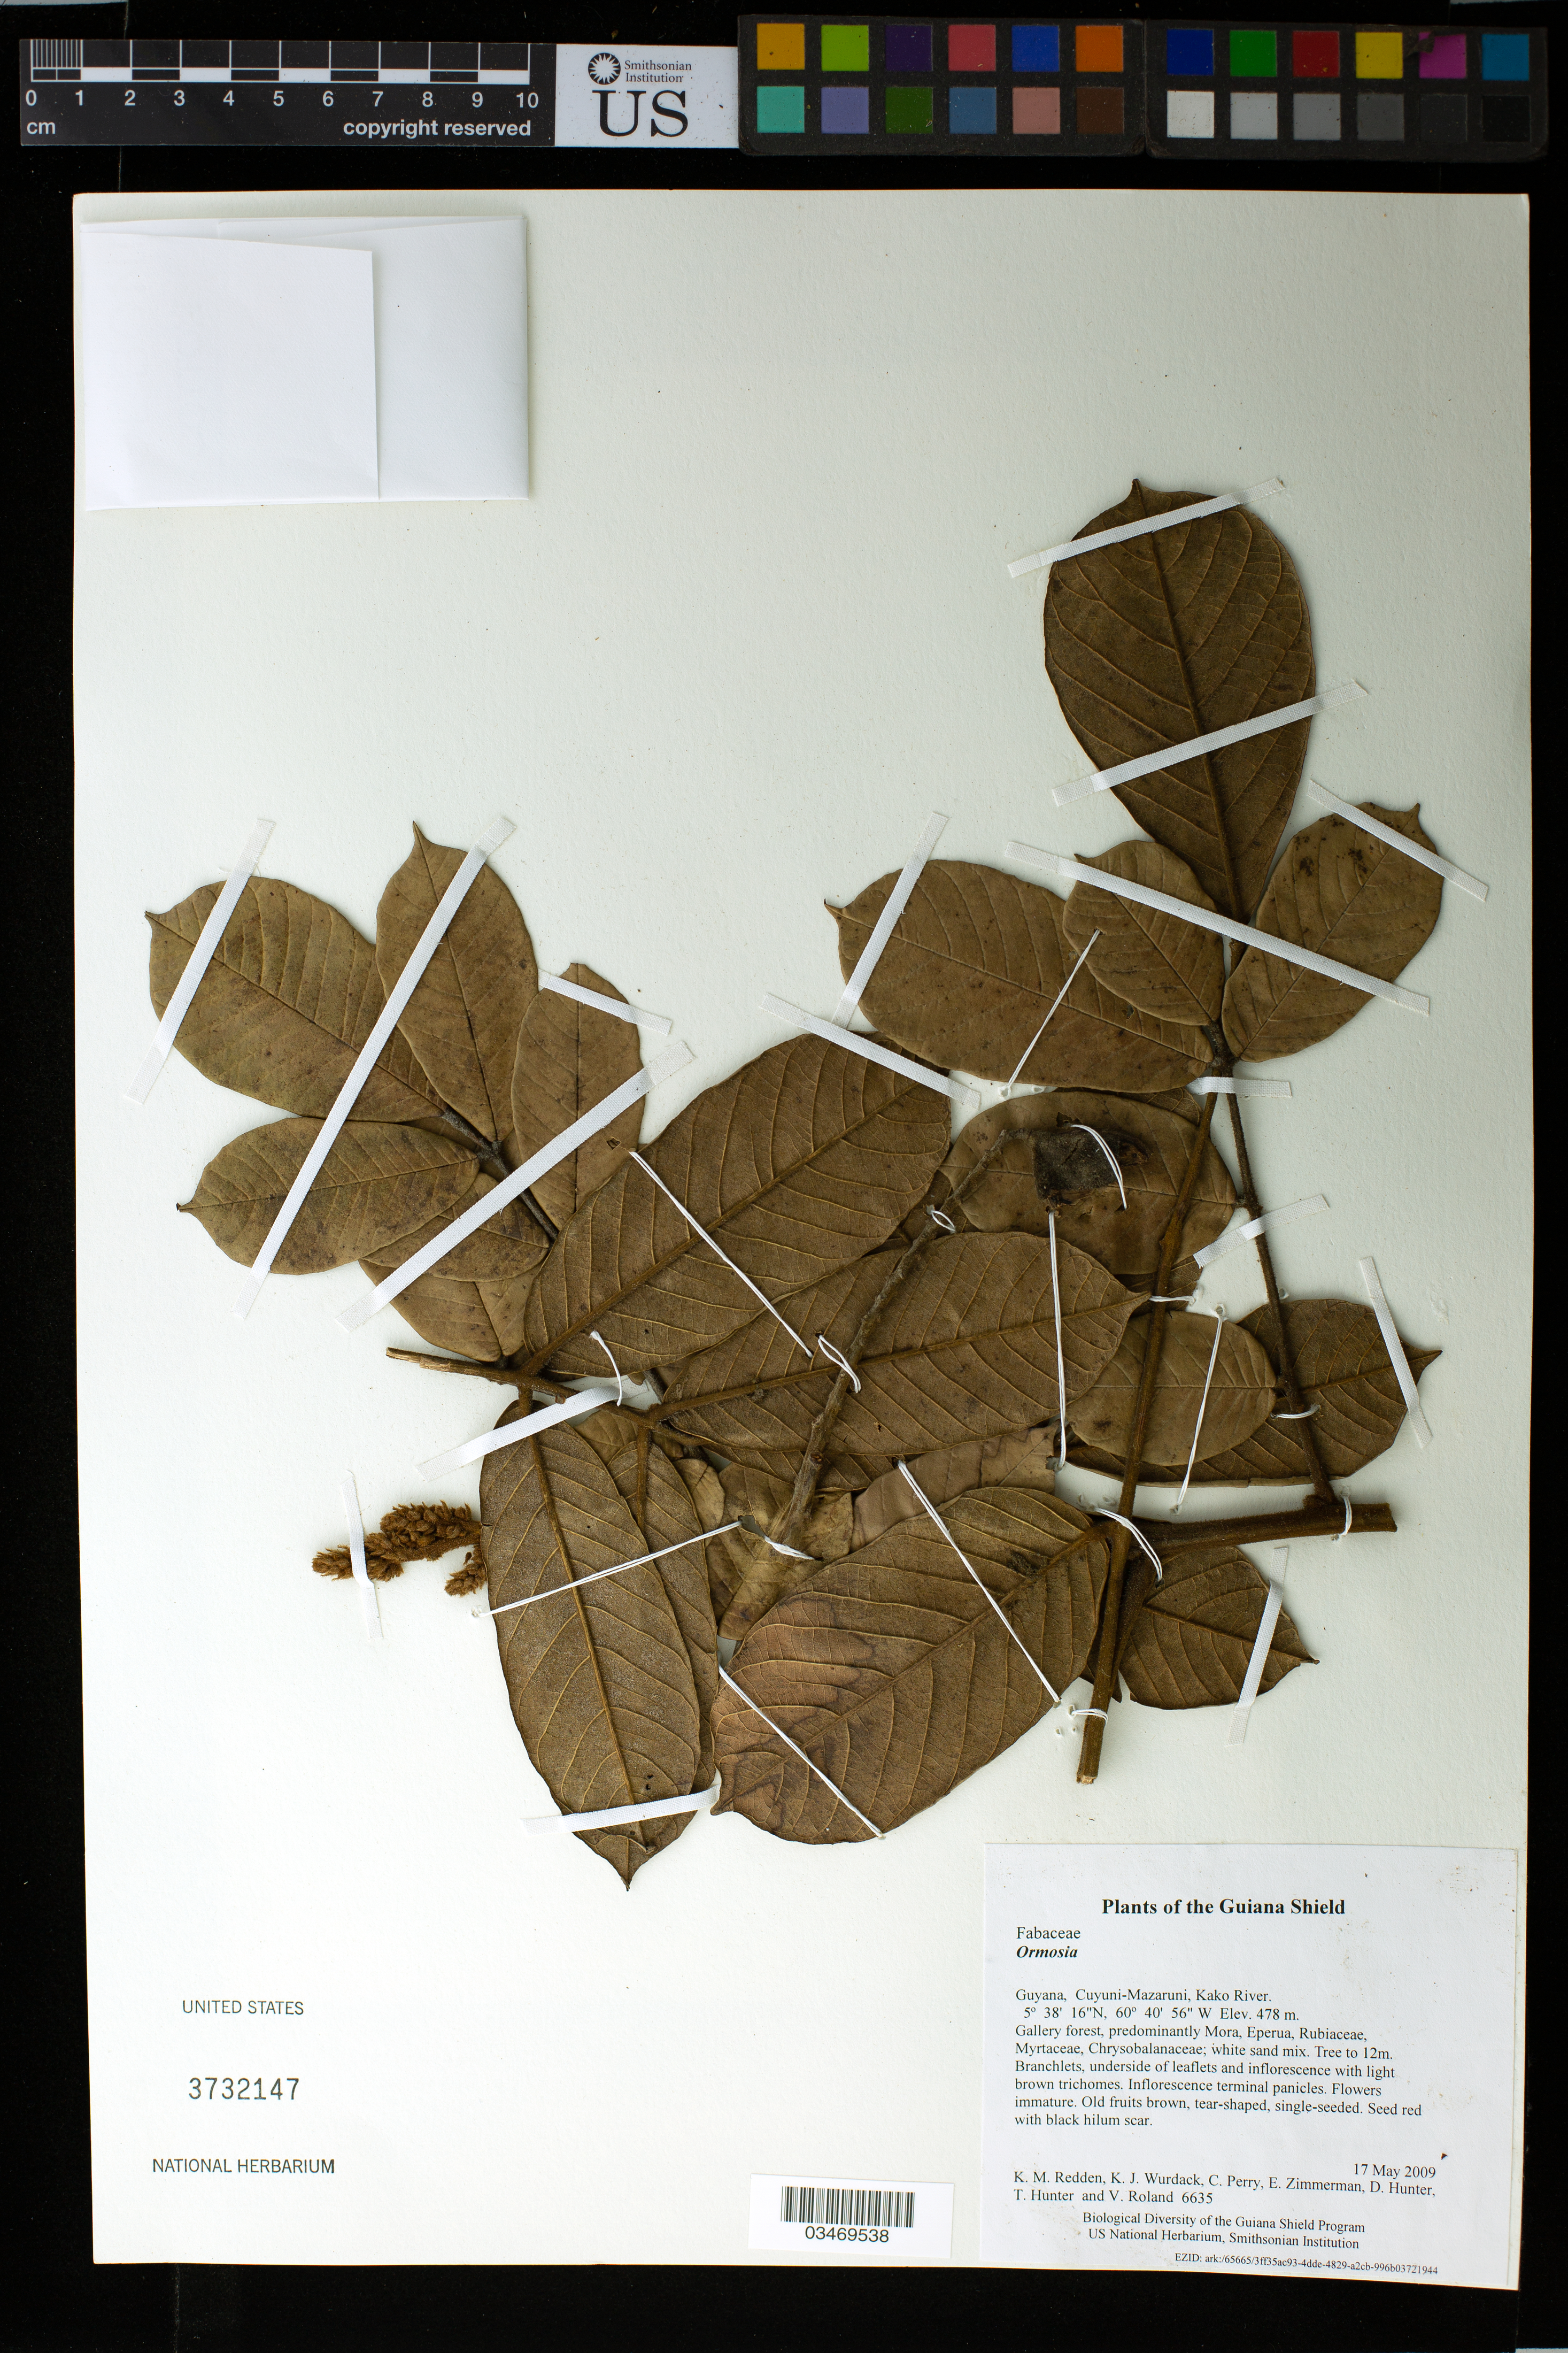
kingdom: Plantae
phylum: Tracheophyta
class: Magnoliopsida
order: Fabales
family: Fabaceae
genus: Ormosia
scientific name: Ormosia sp.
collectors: K. M. Redden, K. Wurdack, C. Perry, E. Zimmerman, D. Hunter, T. Hunter & V. Roland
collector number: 6635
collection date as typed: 17 May 2009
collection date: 2009-05-17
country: Guyana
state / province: Cuyuni-Mazaruni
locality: Kako River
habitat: Gallery forest, predominantly Mora, Eperua, Rubiaceae, Myrtaceae, Chrysobalanaceae; white sand mix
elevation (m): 478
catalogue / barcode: US 3732147